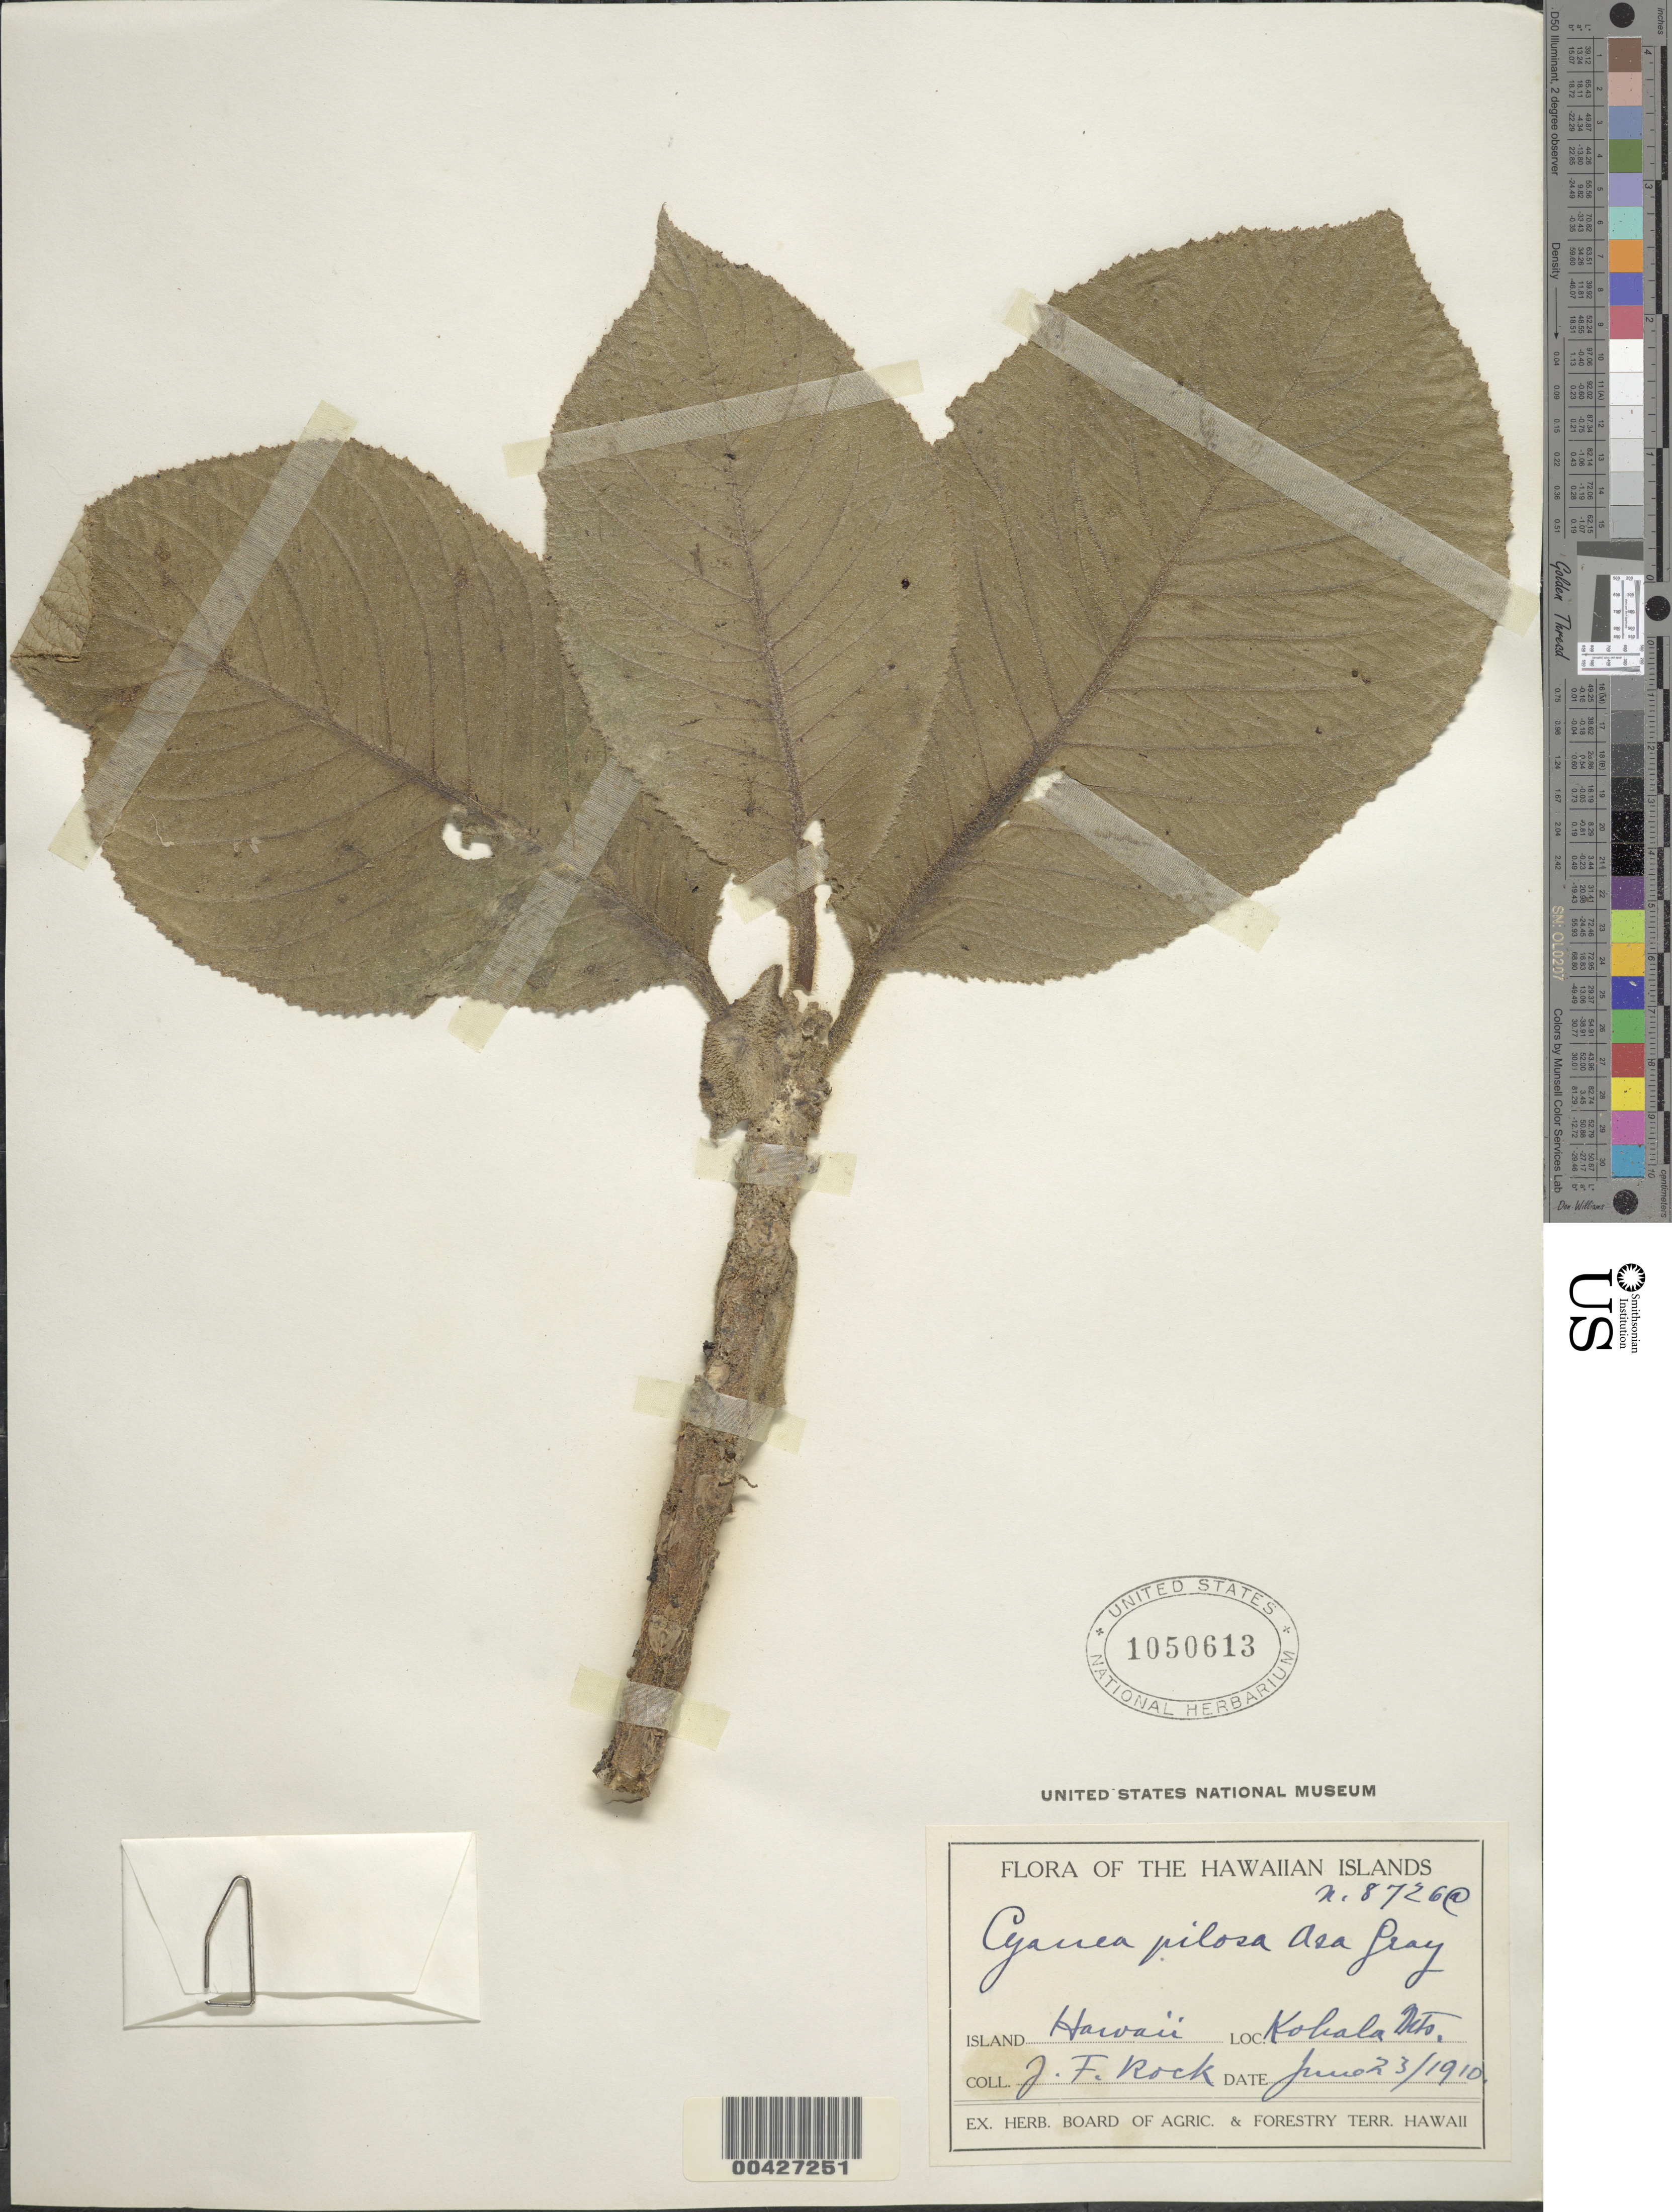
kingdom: Plantae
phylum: Tracheophyta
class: Magnoliopsida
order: Asterales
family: Campanulaceae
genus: Cyanea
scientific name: Cyanea pilosa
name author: A. Gray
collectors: J. F. Rock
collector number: H.8726a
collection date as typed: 23 Jun 1910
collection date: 1910-06-23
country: United States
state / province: Hawaii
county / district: Hawaii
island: Hawaii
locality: Kohala Mts.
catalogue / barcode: US 1050613